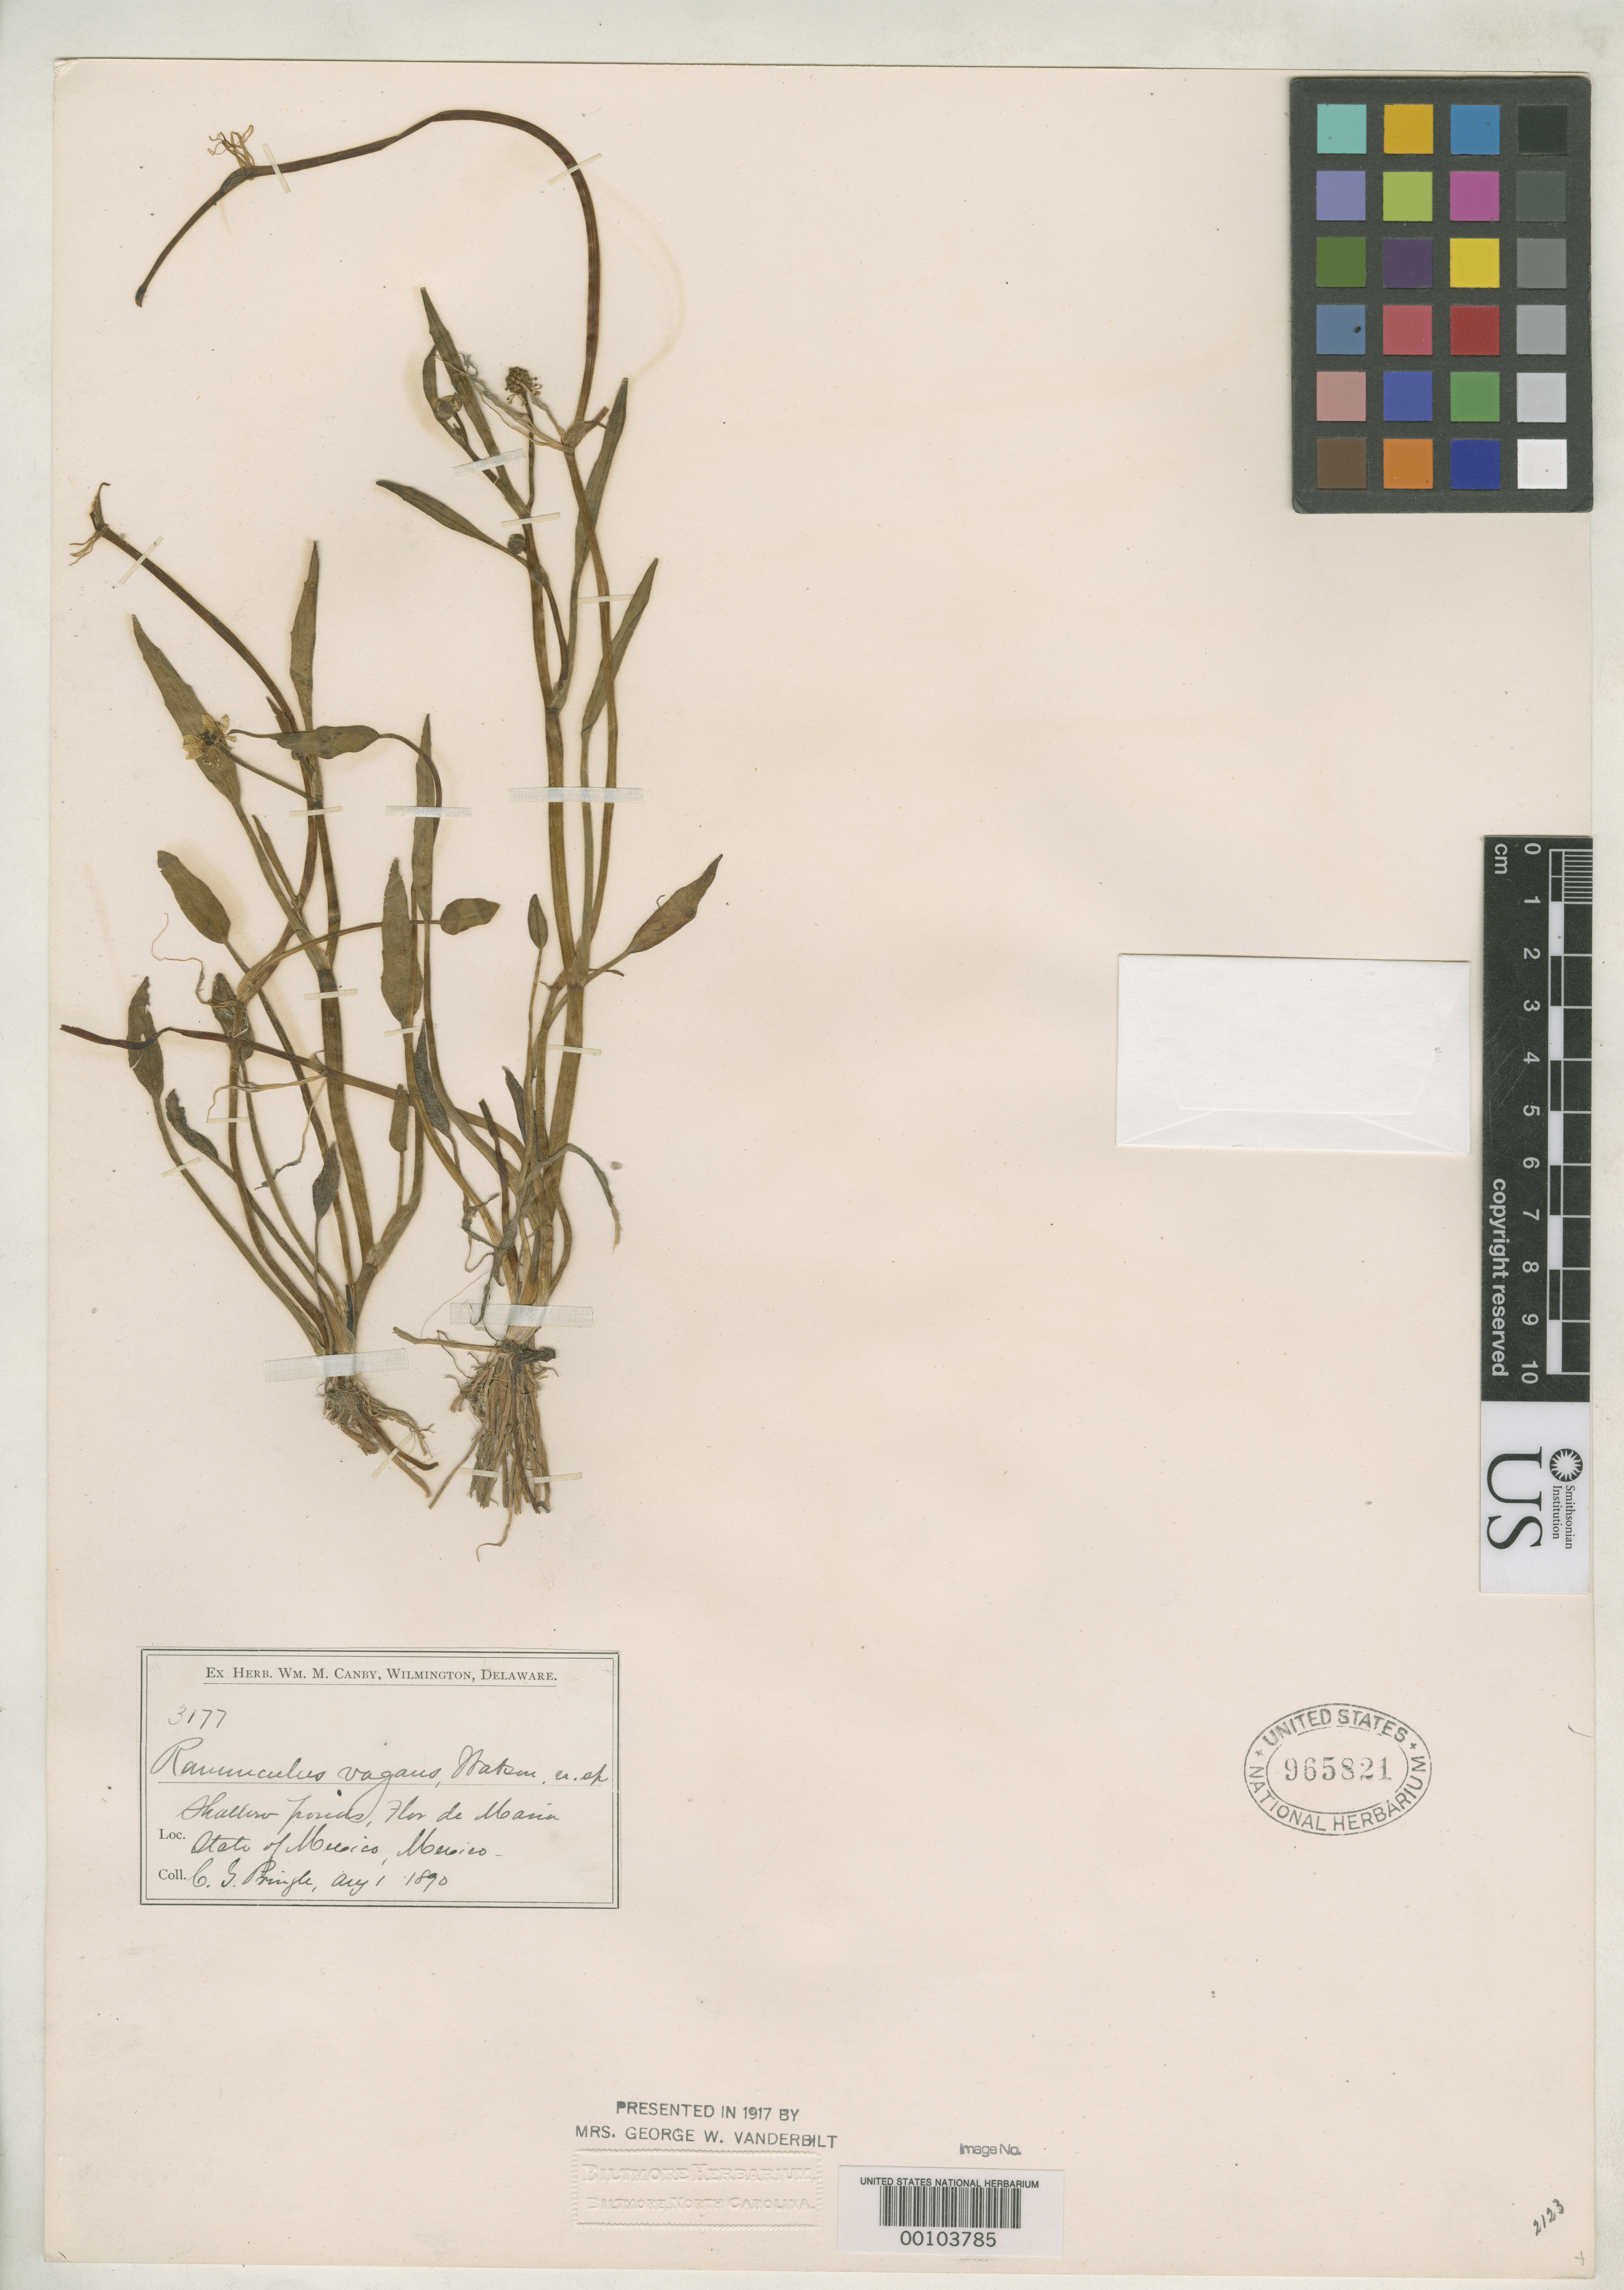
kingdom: Plantae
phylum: Tracheophyta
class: Magnoliopsida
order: Ranunculales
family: Ranunculaceae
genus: Ranunculus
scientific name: Ranunculus vagans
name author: S. Watson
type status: Isotype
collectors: C. G. Pringle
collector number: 3177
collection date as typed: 01 Aug 1890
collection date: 1890-08-01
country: Mexico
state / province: México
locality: Flor de Maria.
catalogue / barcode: US 965821